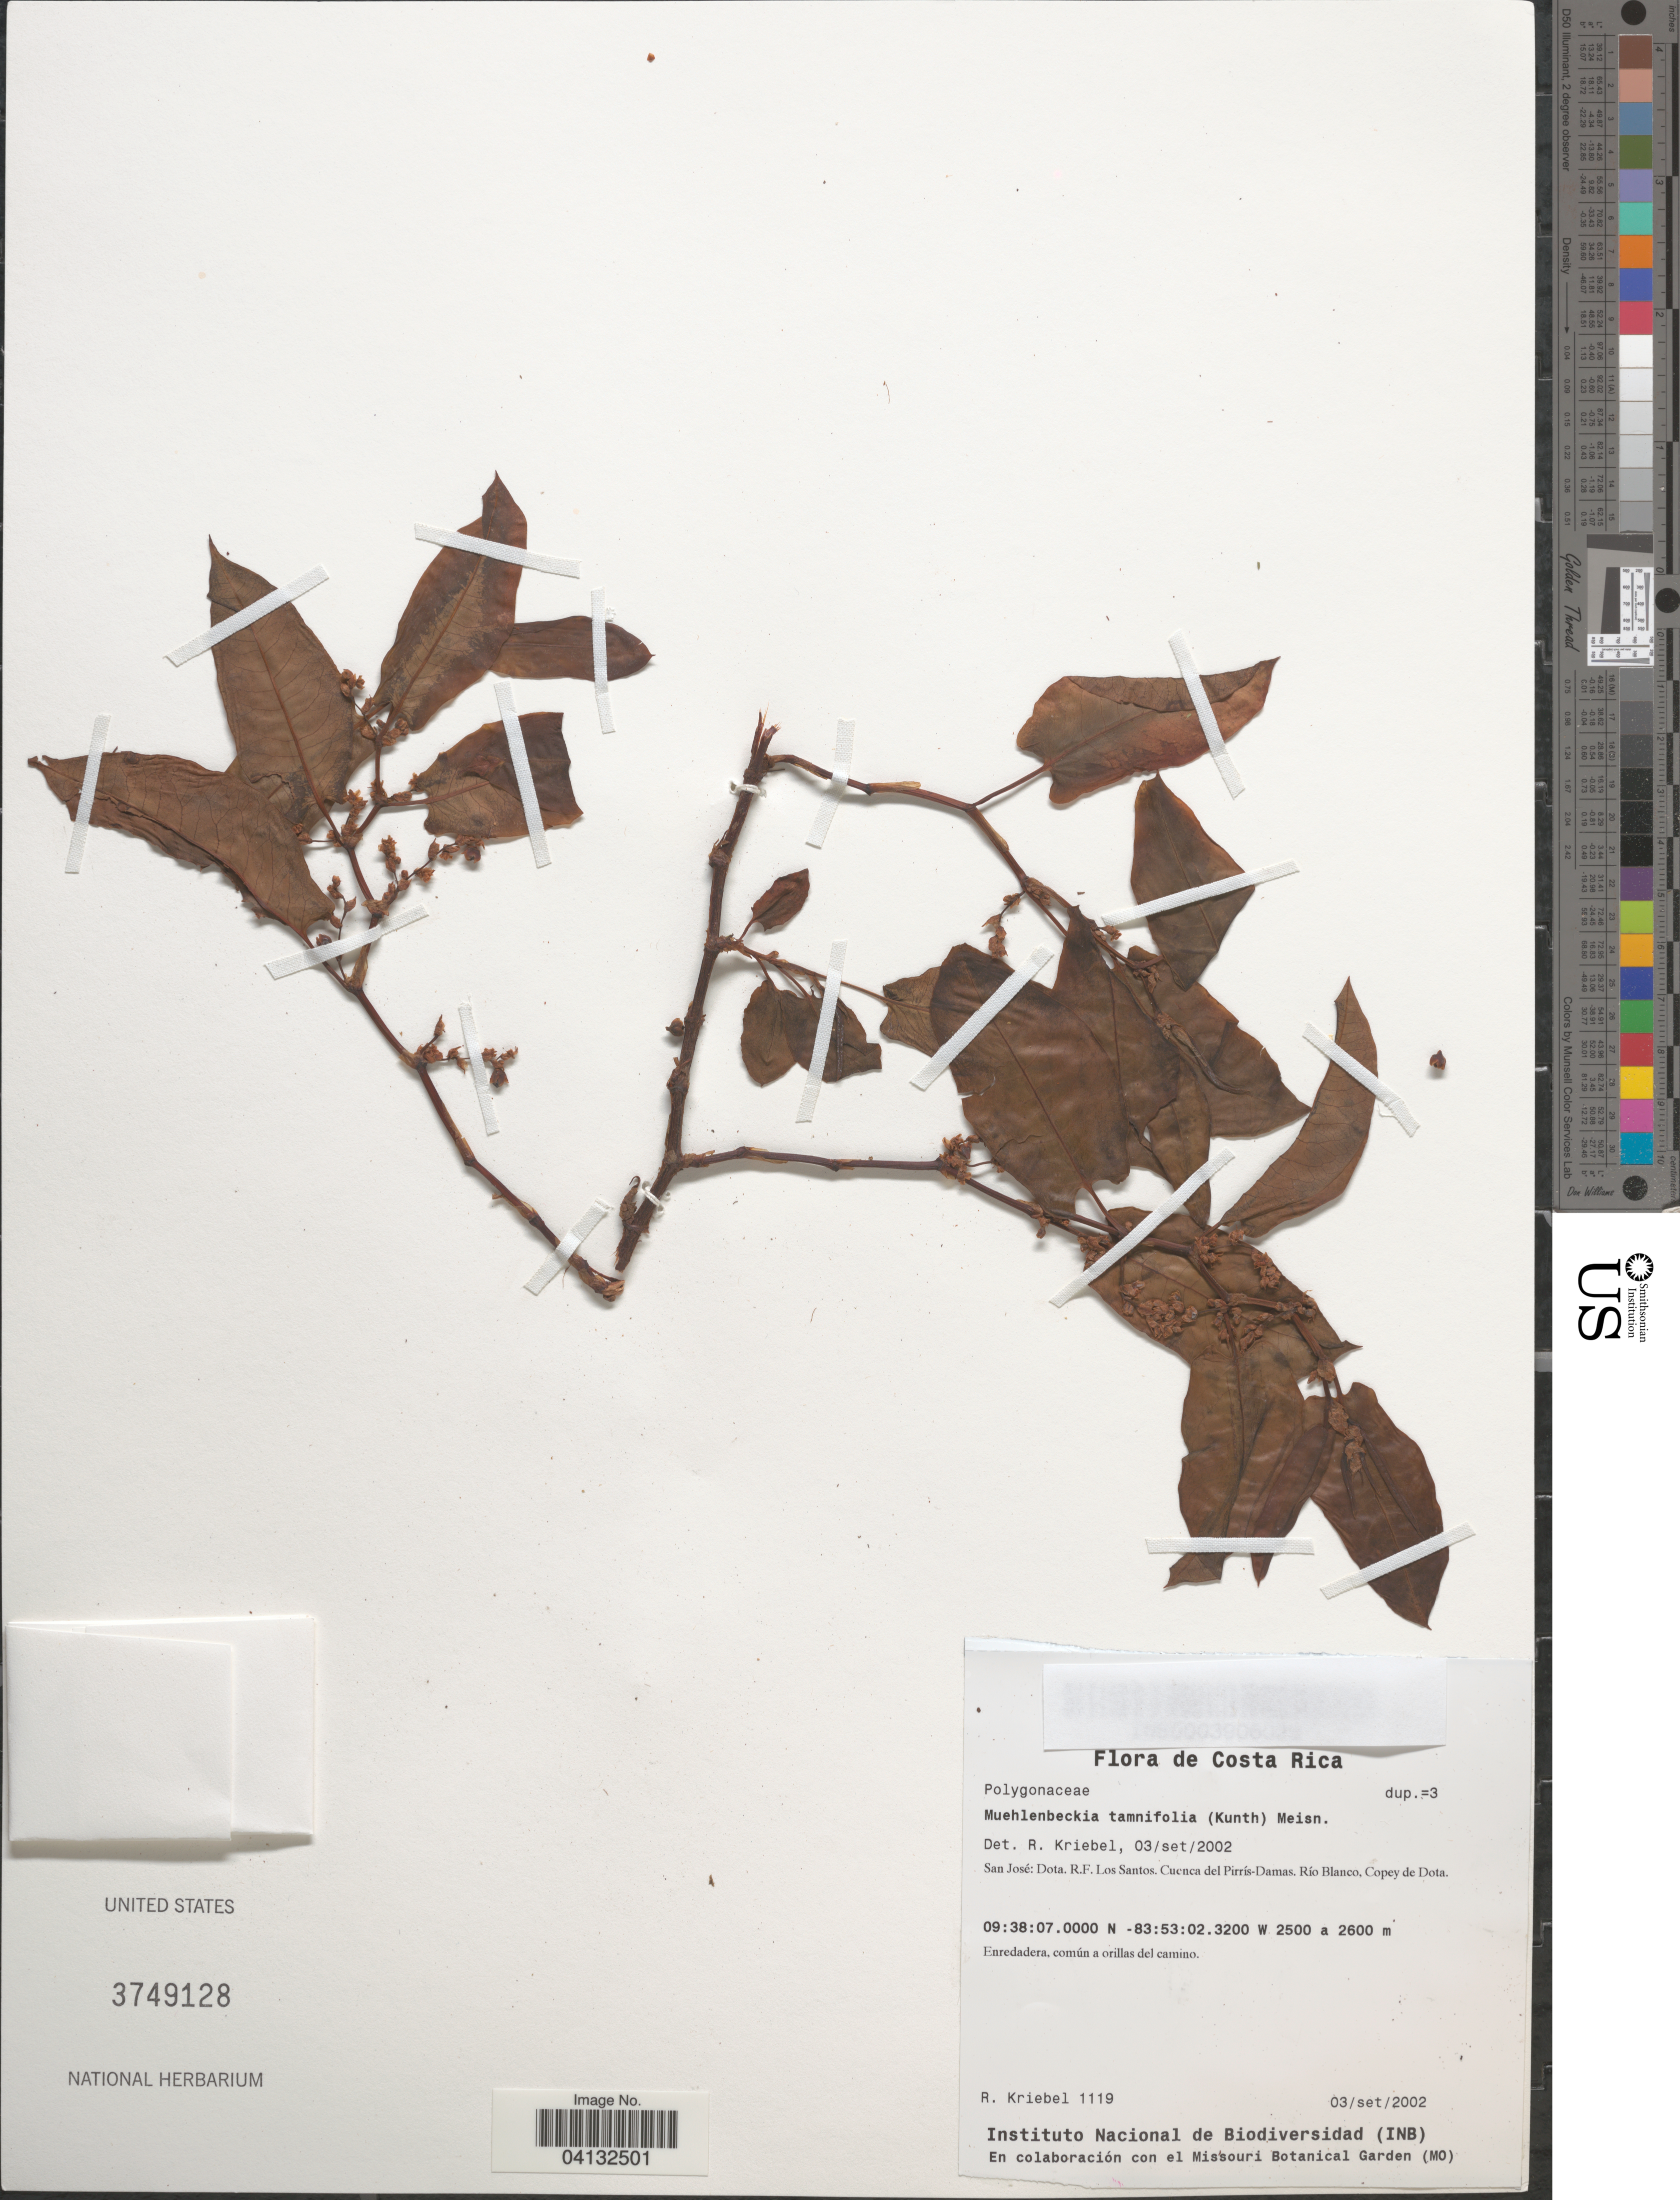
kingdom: Plantae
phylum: Tracheophyta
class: Magnoliopsida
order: Caryophyllales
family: Polygonaceae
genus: Muehlenbeckia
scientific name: Muehlenbeckia tamnifolia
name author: (Kunth) Meisn.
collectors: R. Kriebel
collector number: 1119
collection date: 2002-09-03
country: Costa Rica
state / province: San José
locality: Dota. R.F. Los Santos. Cuenca del Pirrís-Damas. Río Blanco, Copey de Dota.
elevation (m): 2500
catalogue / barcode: US 3749128